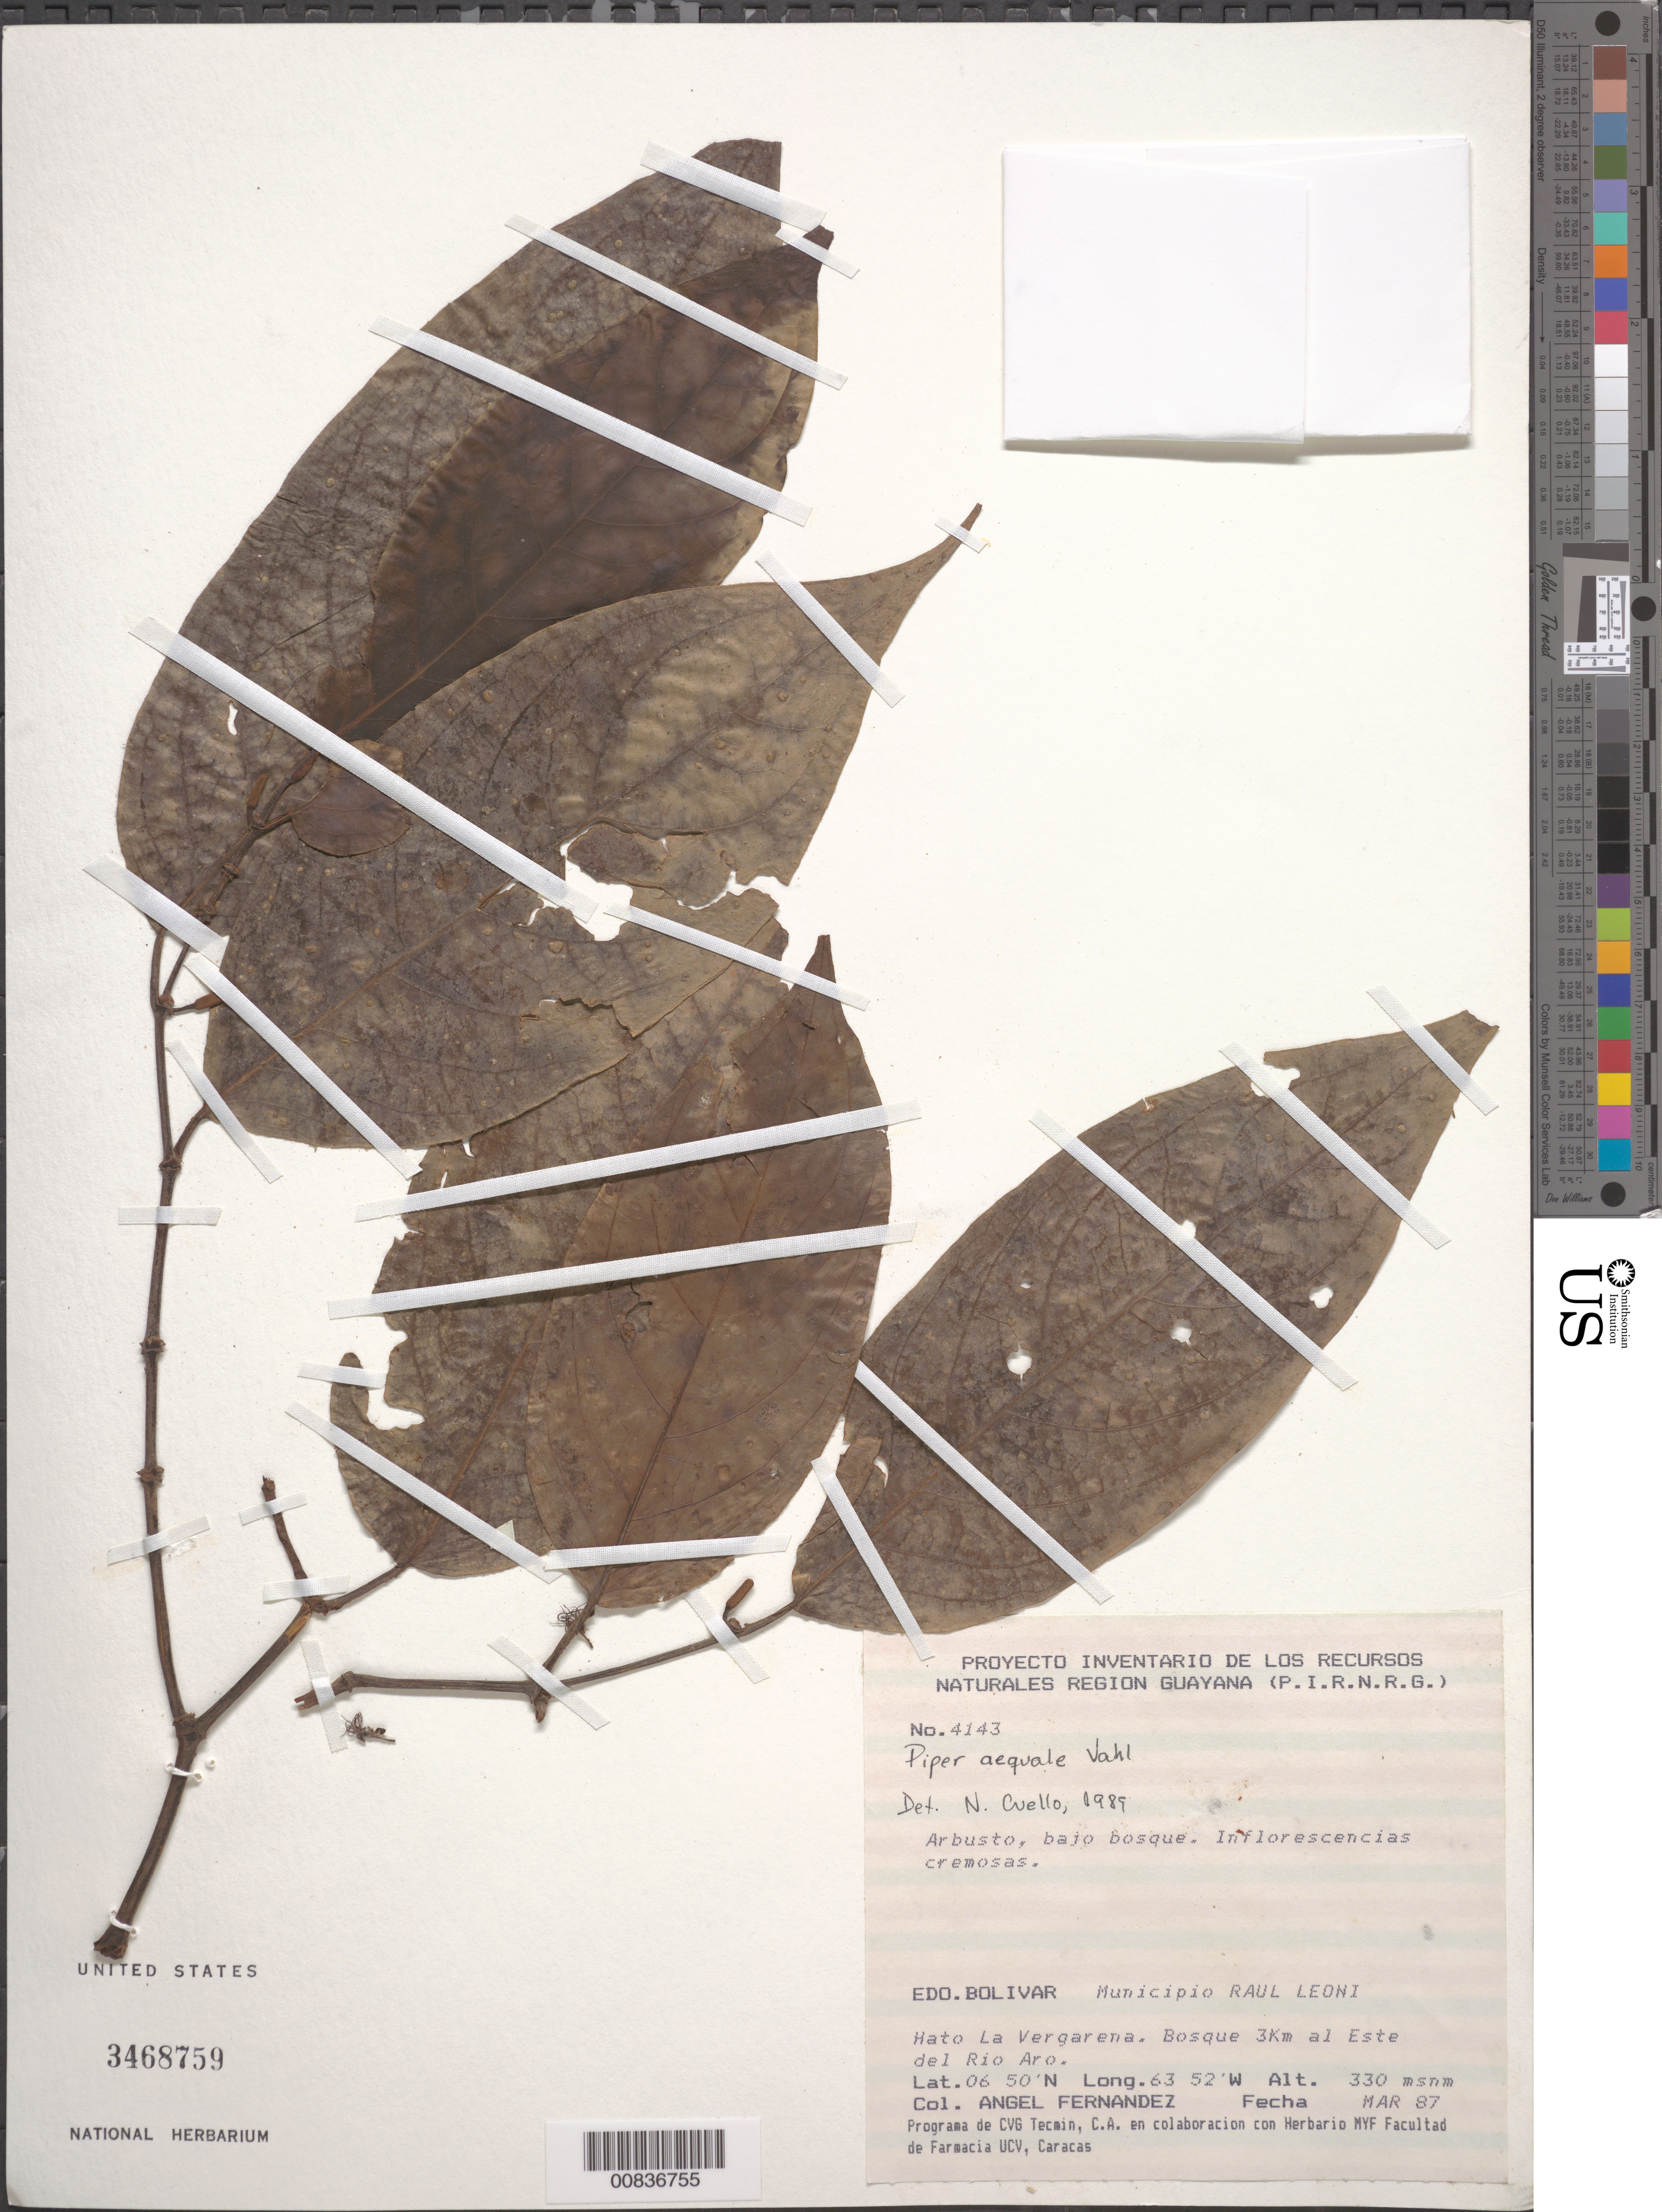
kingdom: Plantae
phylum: Tracheophyta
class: Magnoliopsida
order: Piperales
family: Piperaceae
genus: Piper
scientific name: Piper aequale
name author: Vahl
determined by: Cuello, Nidia L.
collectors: A. Fernández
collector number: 4143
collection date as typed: Mar-87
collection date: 1987-03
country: Venezuela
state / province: Bolívar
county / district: Angostura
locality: Mun. Raúl Leoni [=Angostura], Hato La Veragarena, 3 km al este del Río Aro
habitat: Bajo bosque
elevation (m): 330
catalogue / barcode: US 3468759